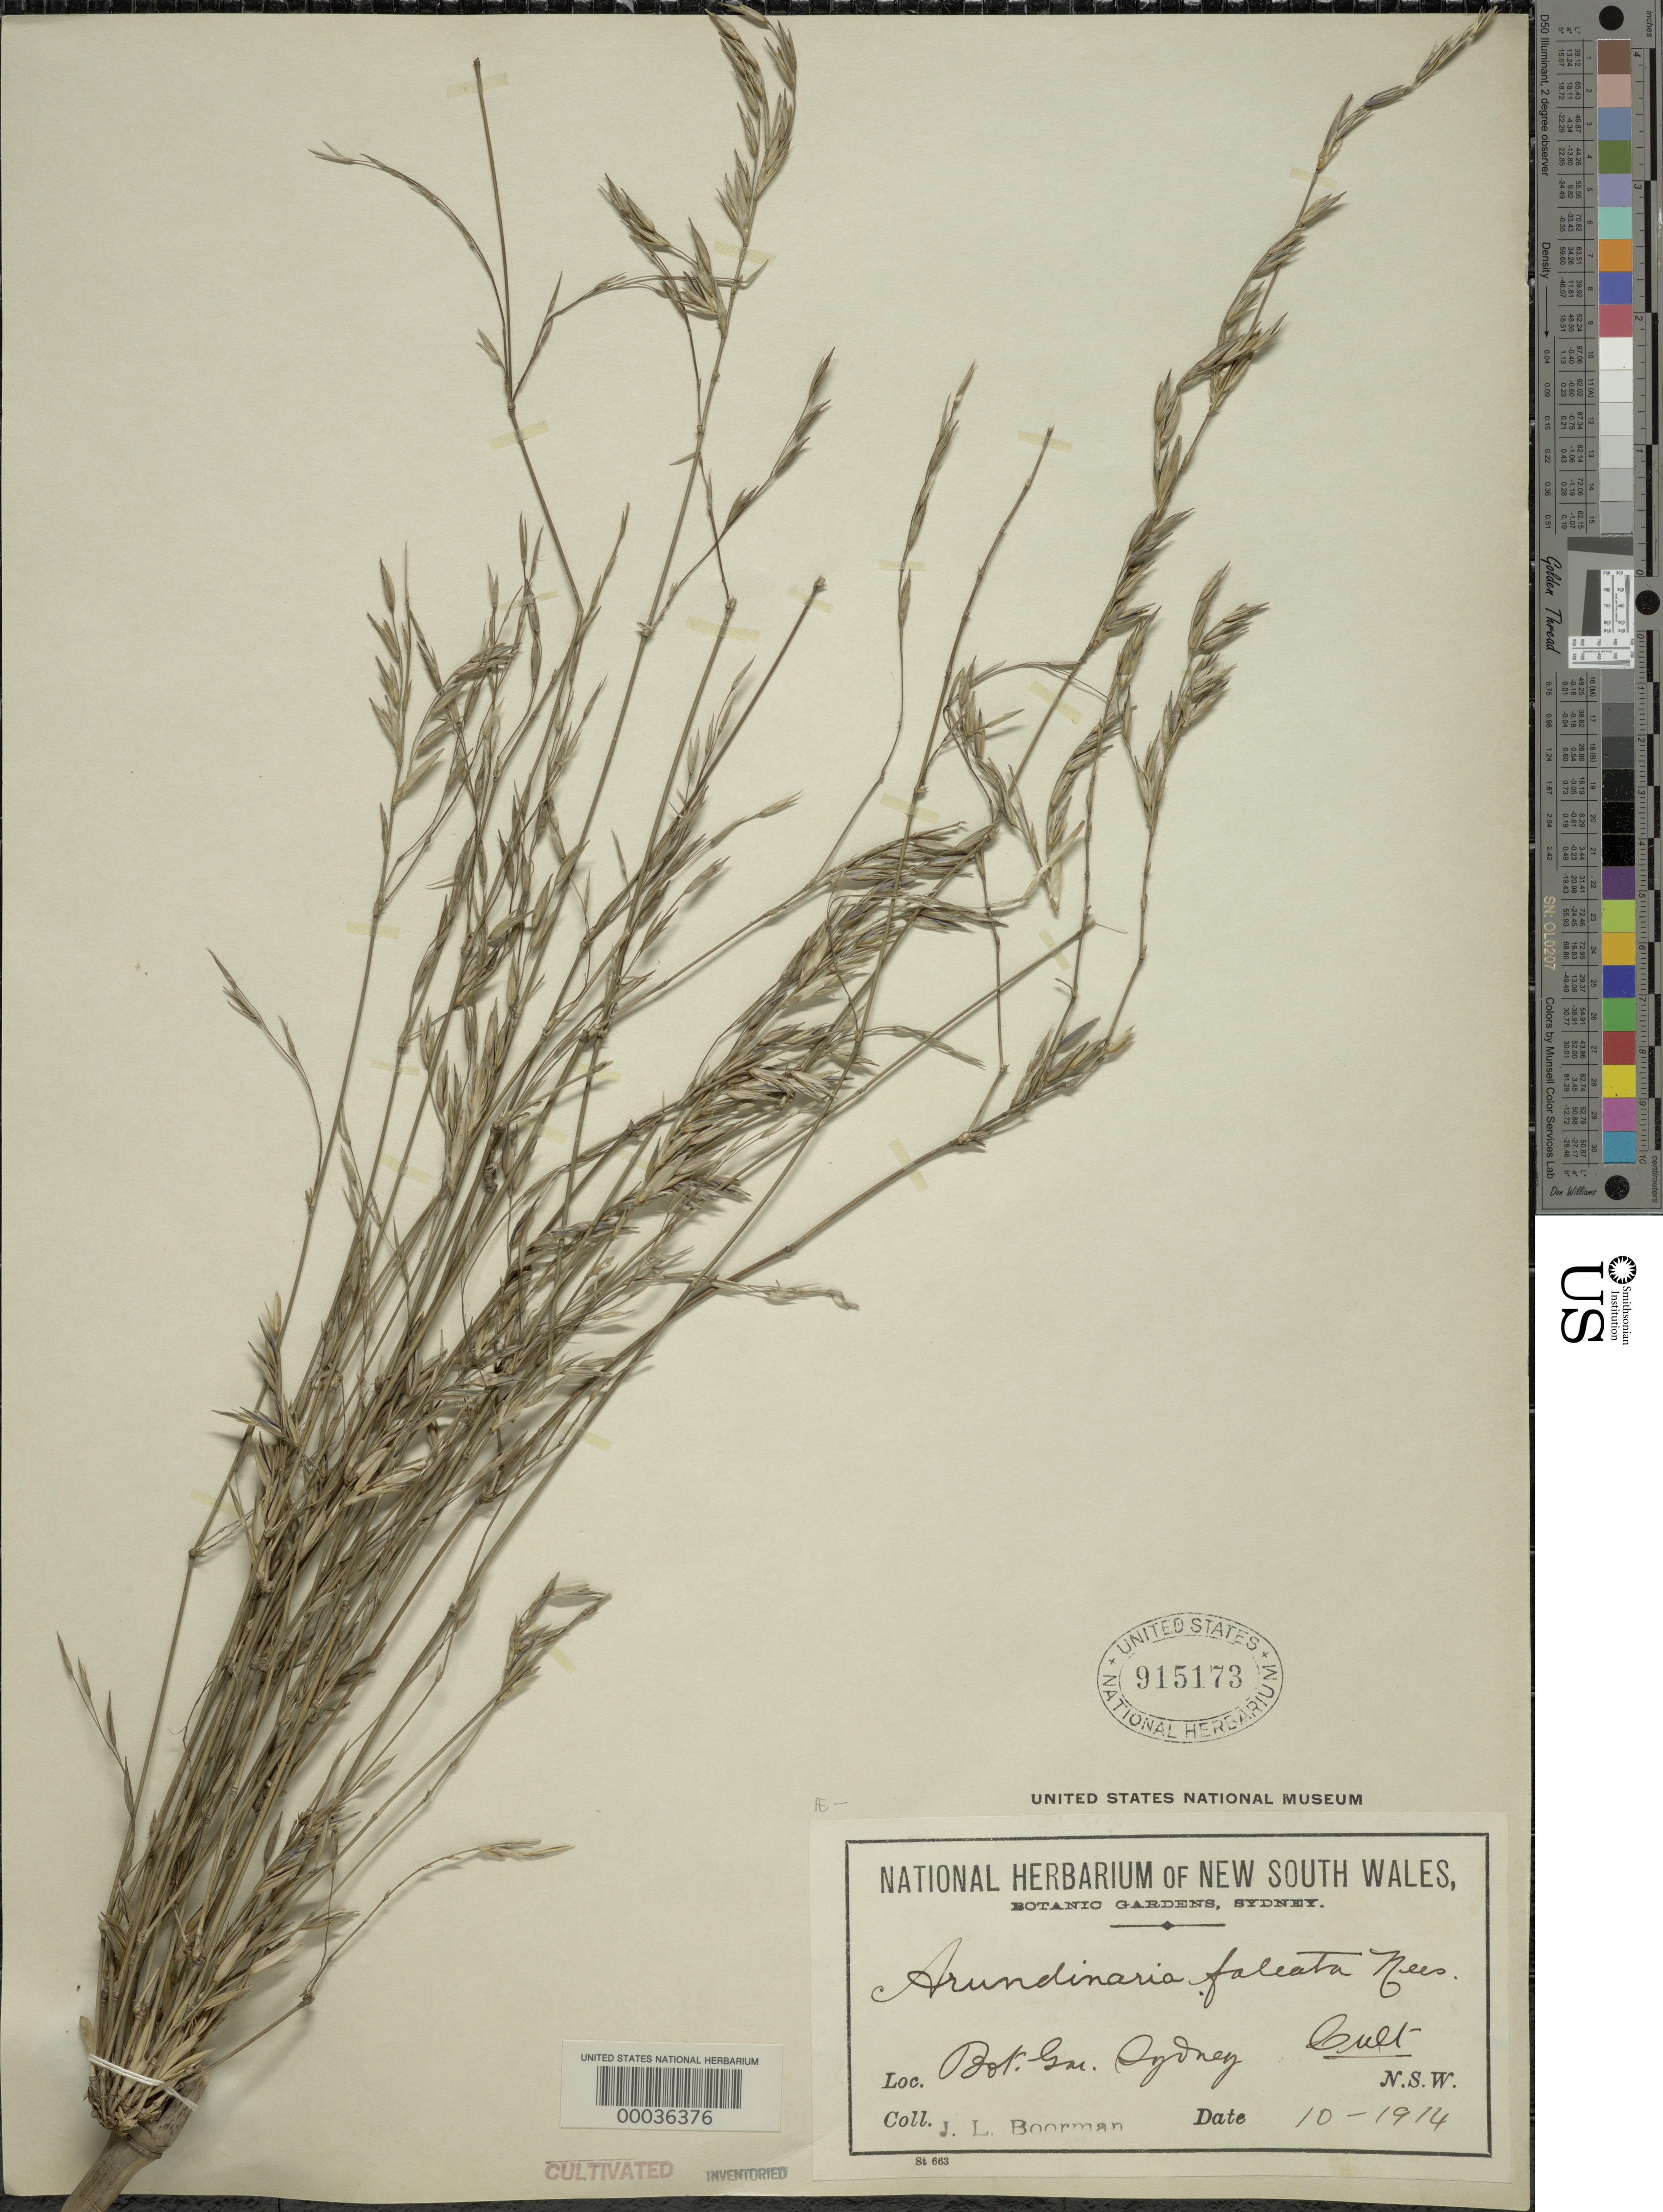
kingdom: Plantae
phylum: Tracheophyta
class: Liliopsida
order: Poales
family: Poaceae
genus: Drepanostachyum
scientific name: Drepanostachyum falconeri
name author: (Hook. f. ex Munro) Soderstr.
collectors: J. Boorman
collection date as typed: Oct 1914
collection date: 1914-10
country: Australia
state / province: New South Wales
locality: Botanic gardens, sydney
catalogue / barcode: US 915173